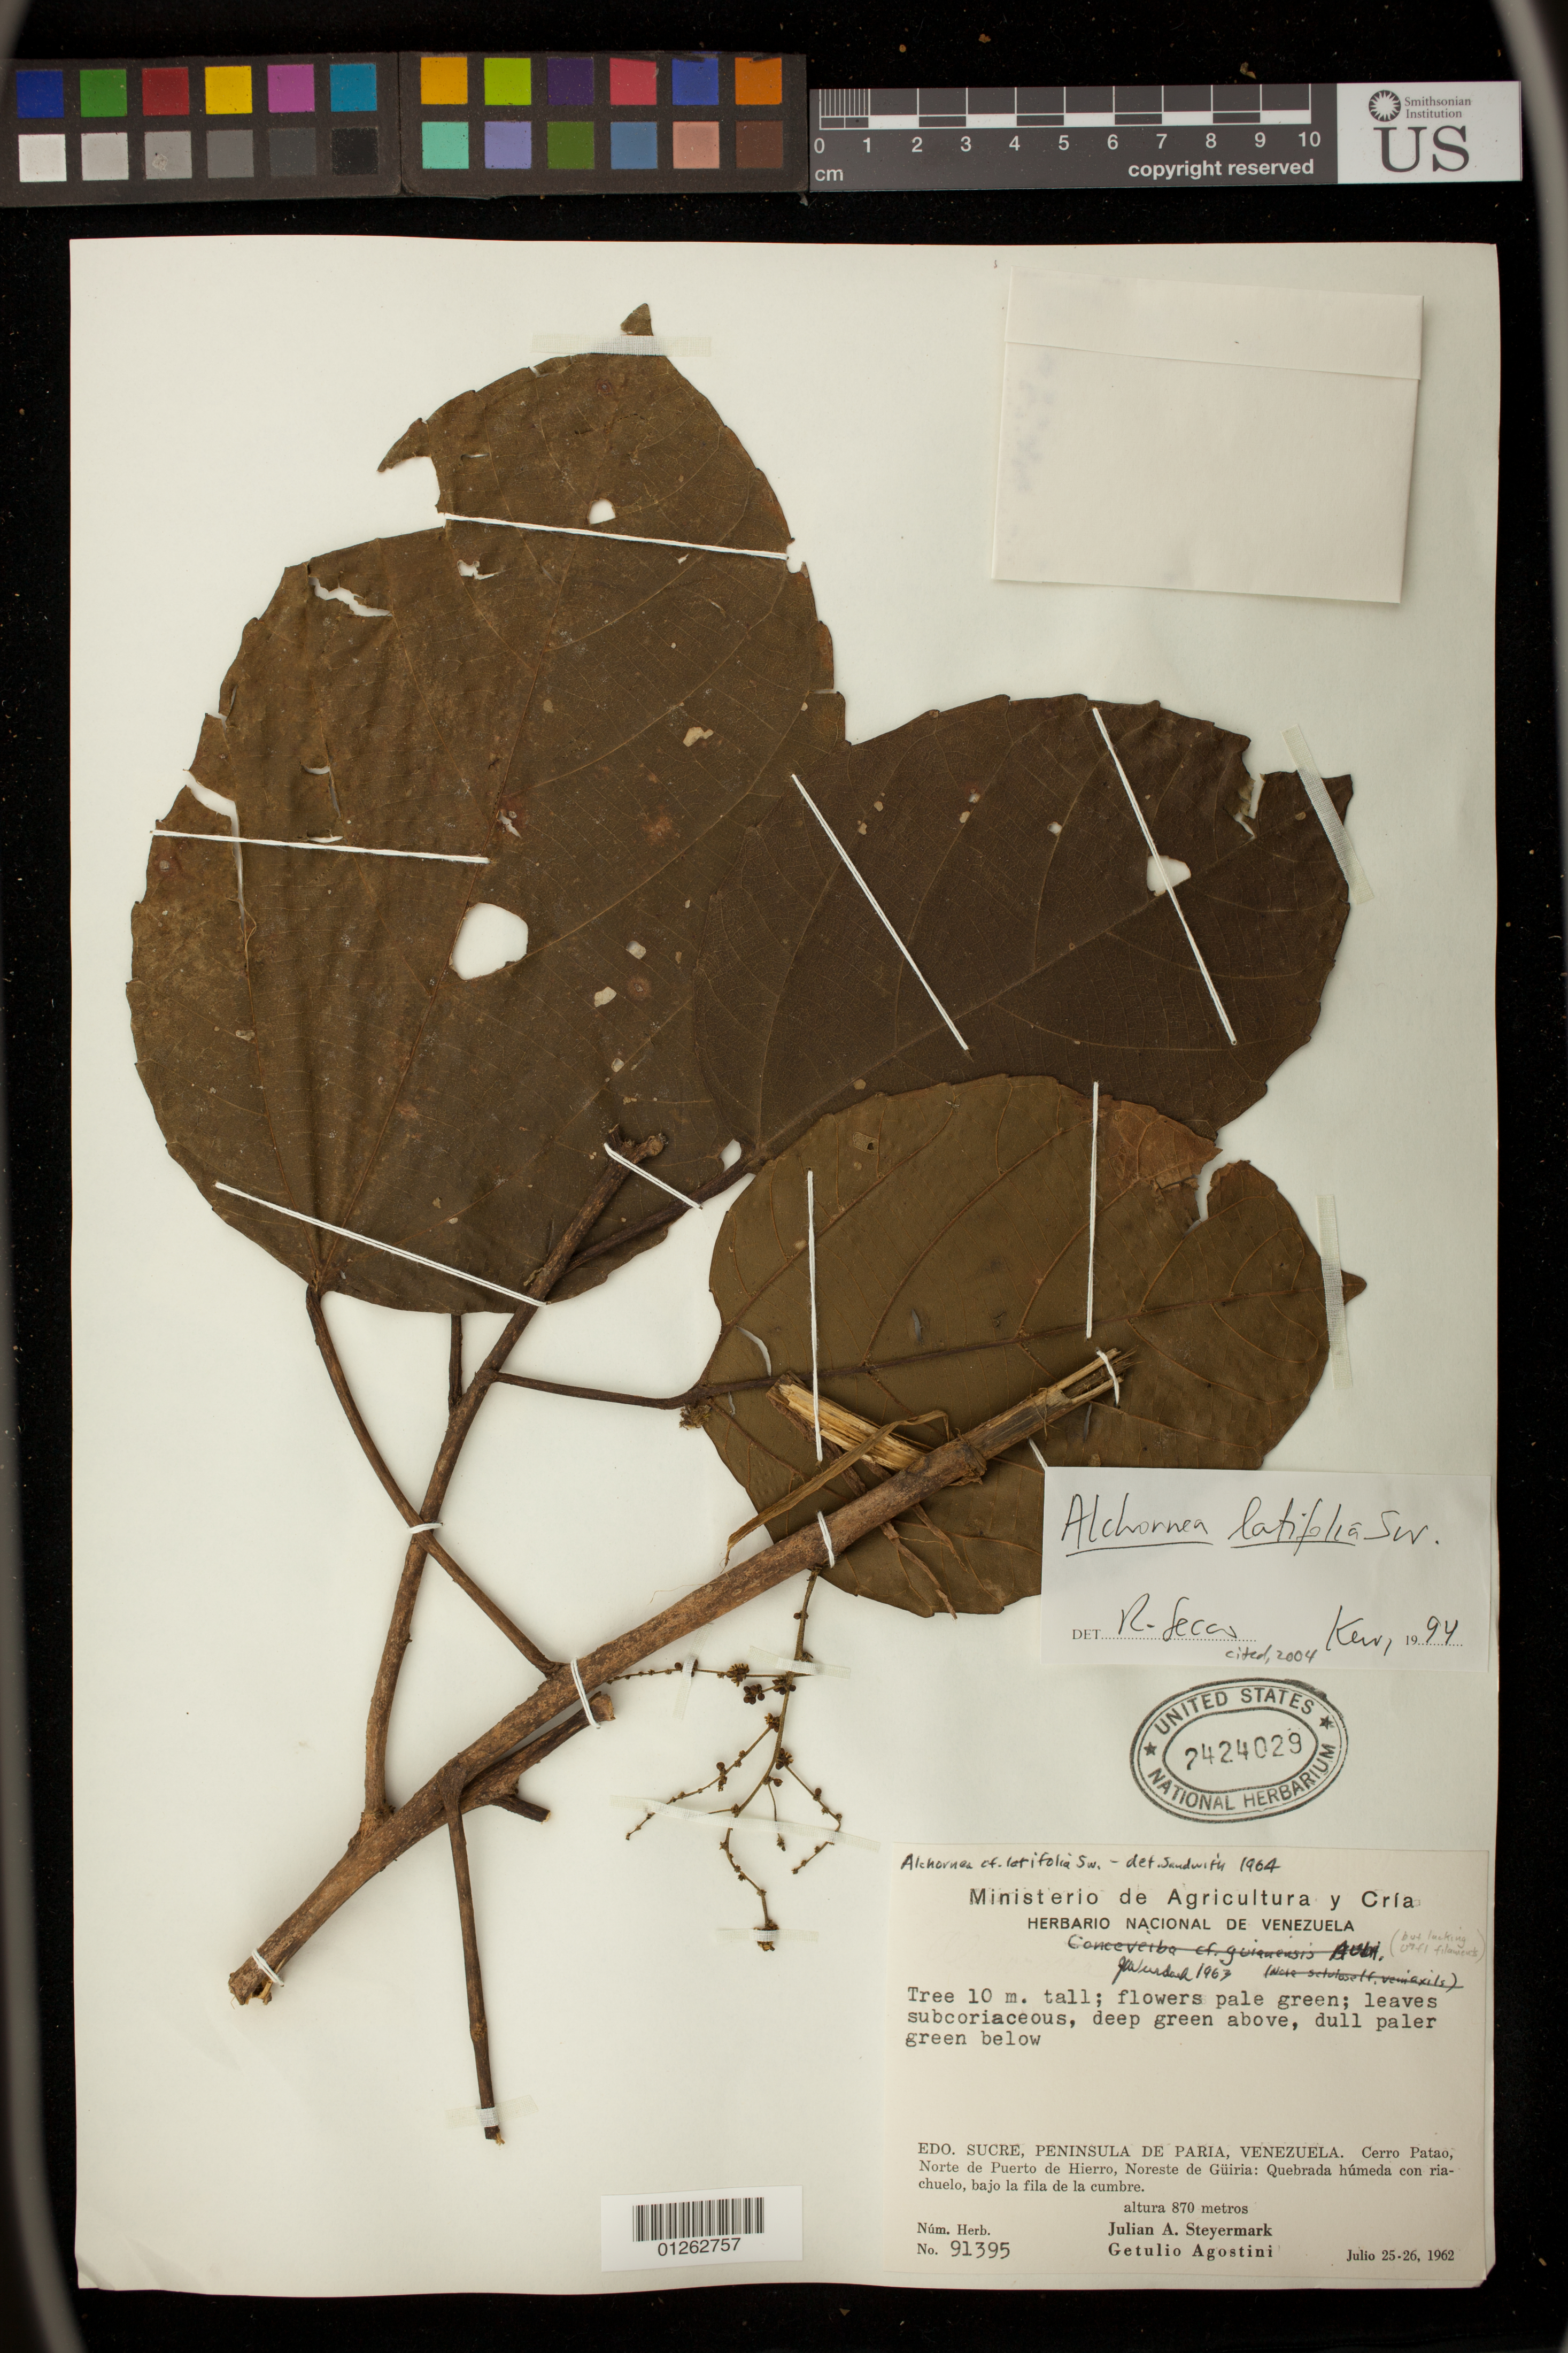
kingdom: Plantae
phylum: Tracheophyta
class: Magnoliopsida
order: Malpighiales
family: Euphorbiaceae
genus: Alchornea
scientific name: Alchornea latifolia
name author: Sw.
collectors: J. Steyermark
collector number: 91395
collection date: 1962-07-25/1962-07-26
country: Venezuela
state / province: Sucre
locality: Cerro Patao, Norte de Puerto de Hierro, Noreste de Gniria: Quebrada h·meda con riachuelo, bajo la fila de la cumbre.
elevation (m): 870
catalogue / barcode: US 2424029